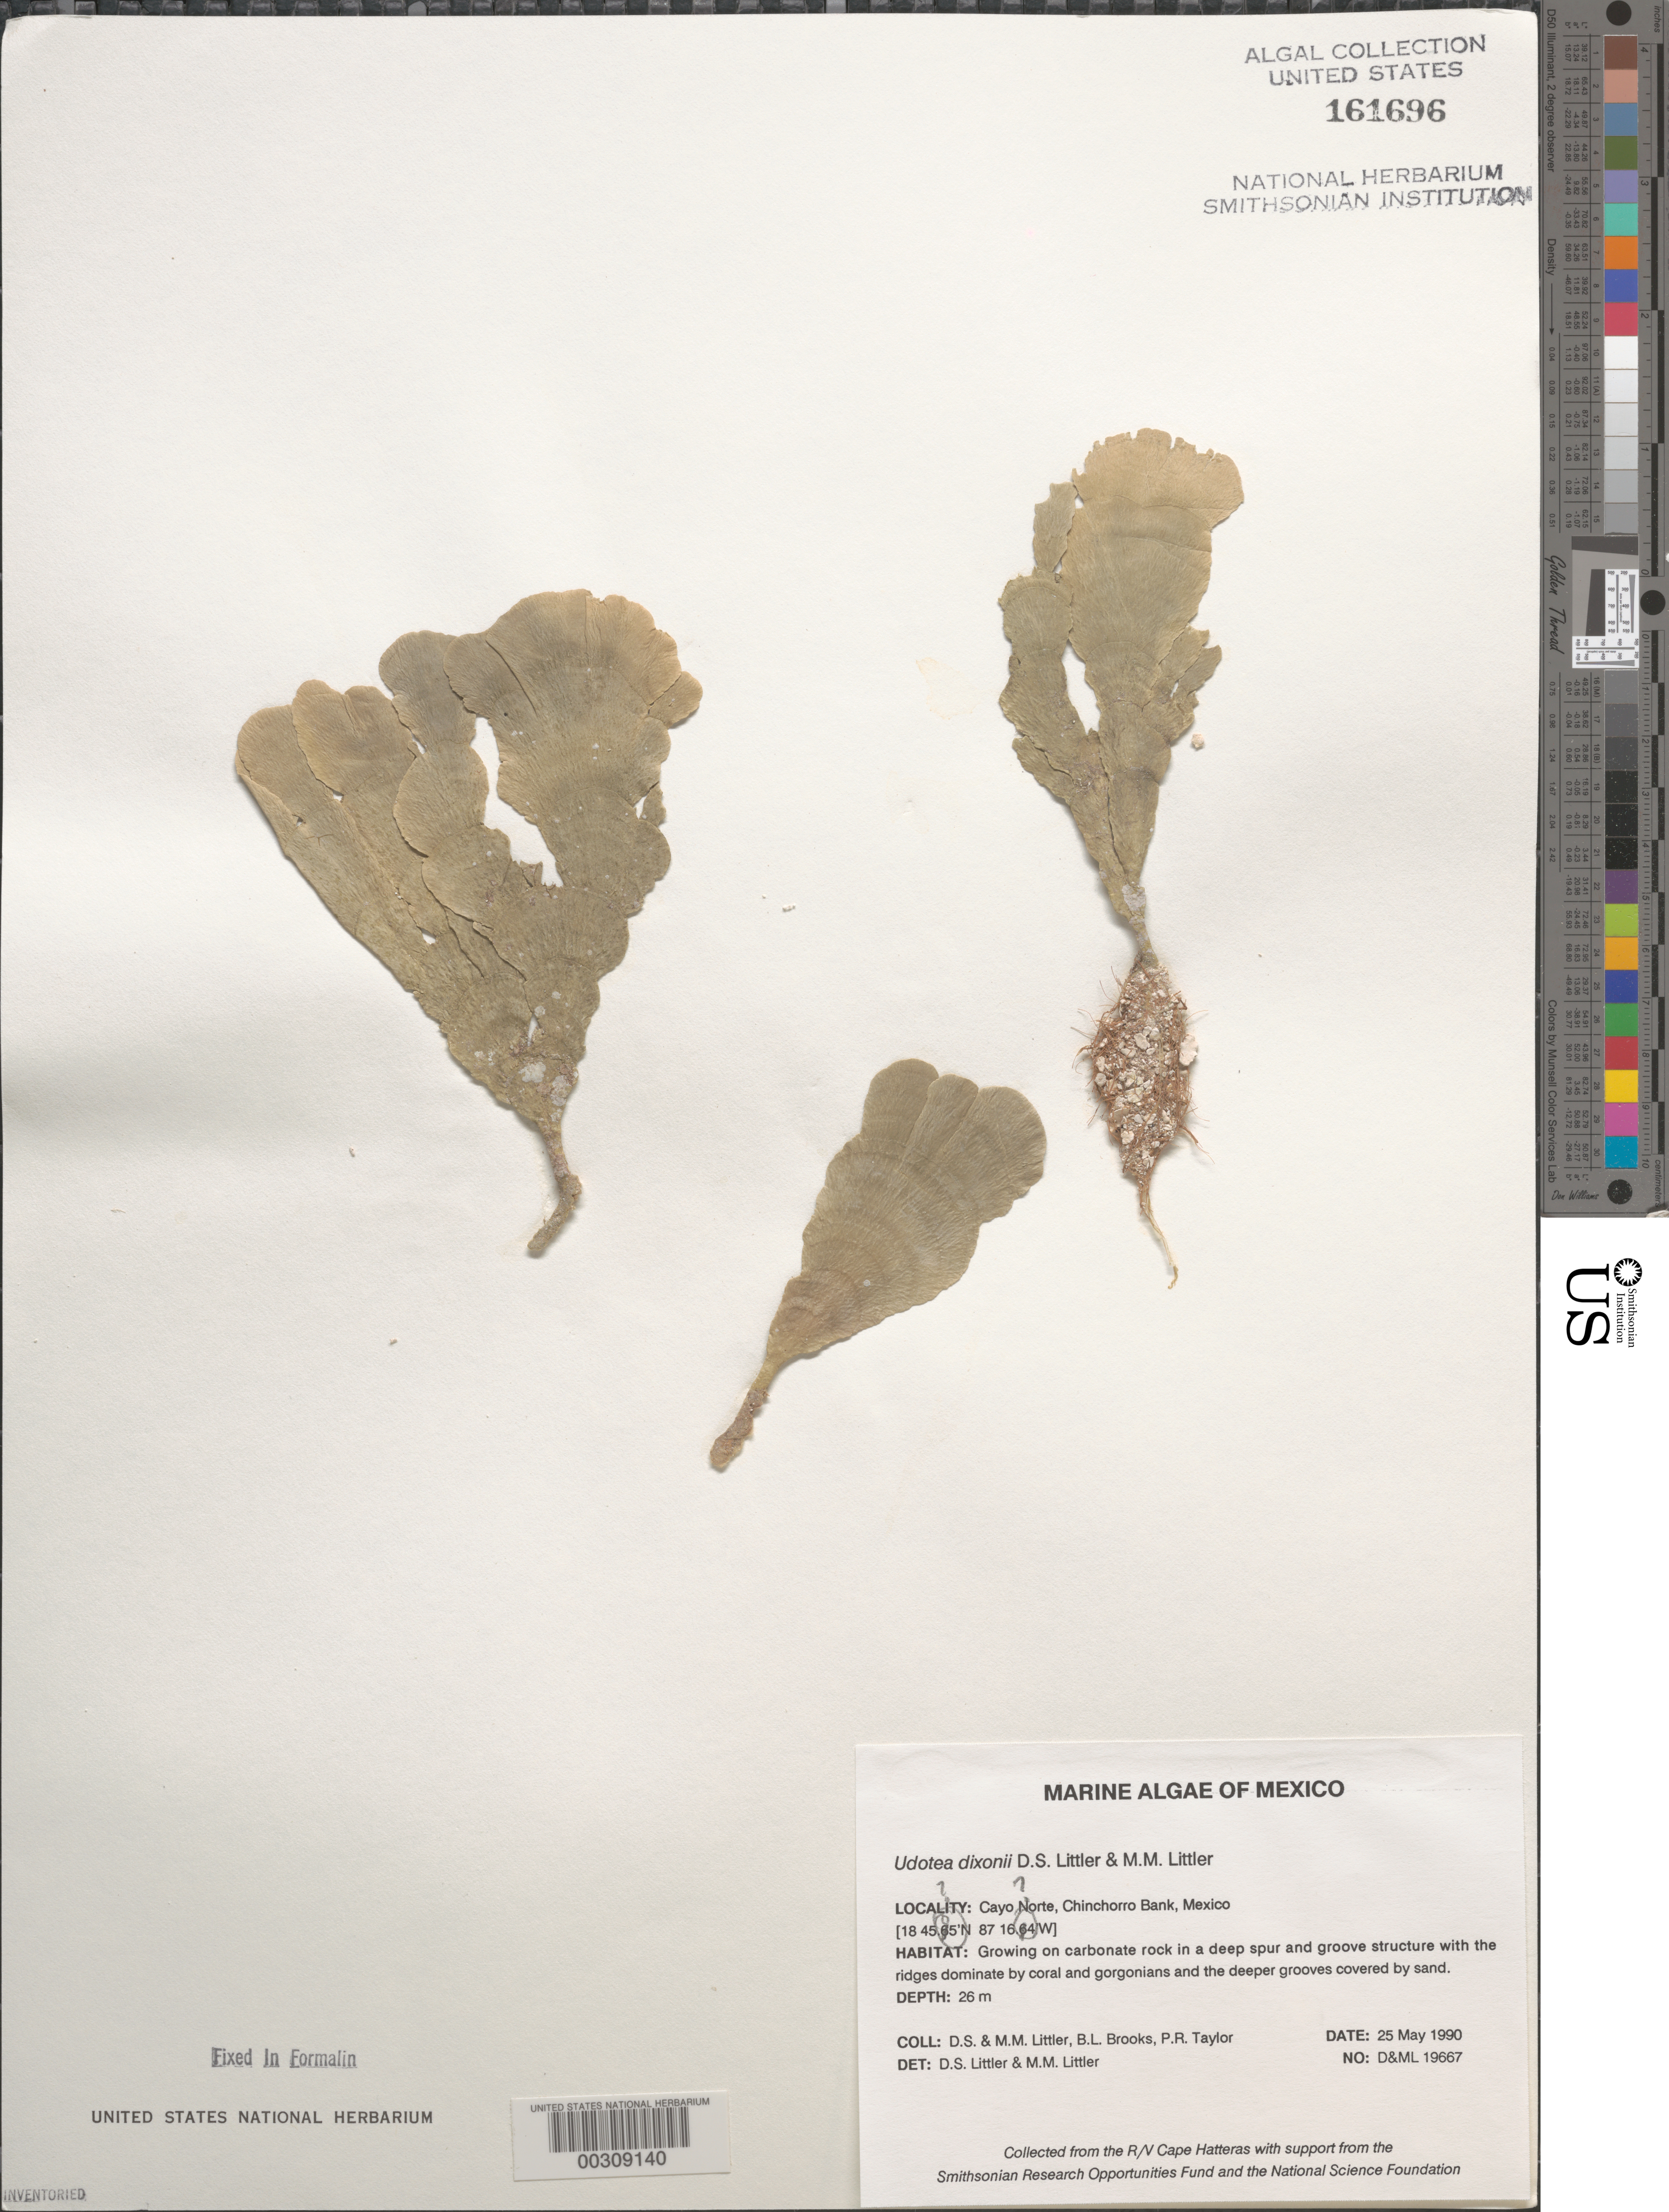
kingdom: Plantae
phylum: Chlorophyta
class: Ulvophyceae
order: Bryopsidales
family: Udoteaceae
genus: Udotea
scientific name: Udotea dixonii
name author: D.S. Littler & Littler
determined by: Littler, D. S.; Littler, M. M.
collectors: D. S. Littler, M. M. Littler, B. Brooks & P. R. Taylor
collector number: D&ML 19667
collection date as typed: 25 May 1990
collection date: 1990-05-25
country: Mexico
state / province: Quintana Roo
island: Cayo Norte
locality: Chinchorro Bank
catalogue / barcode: US 161696